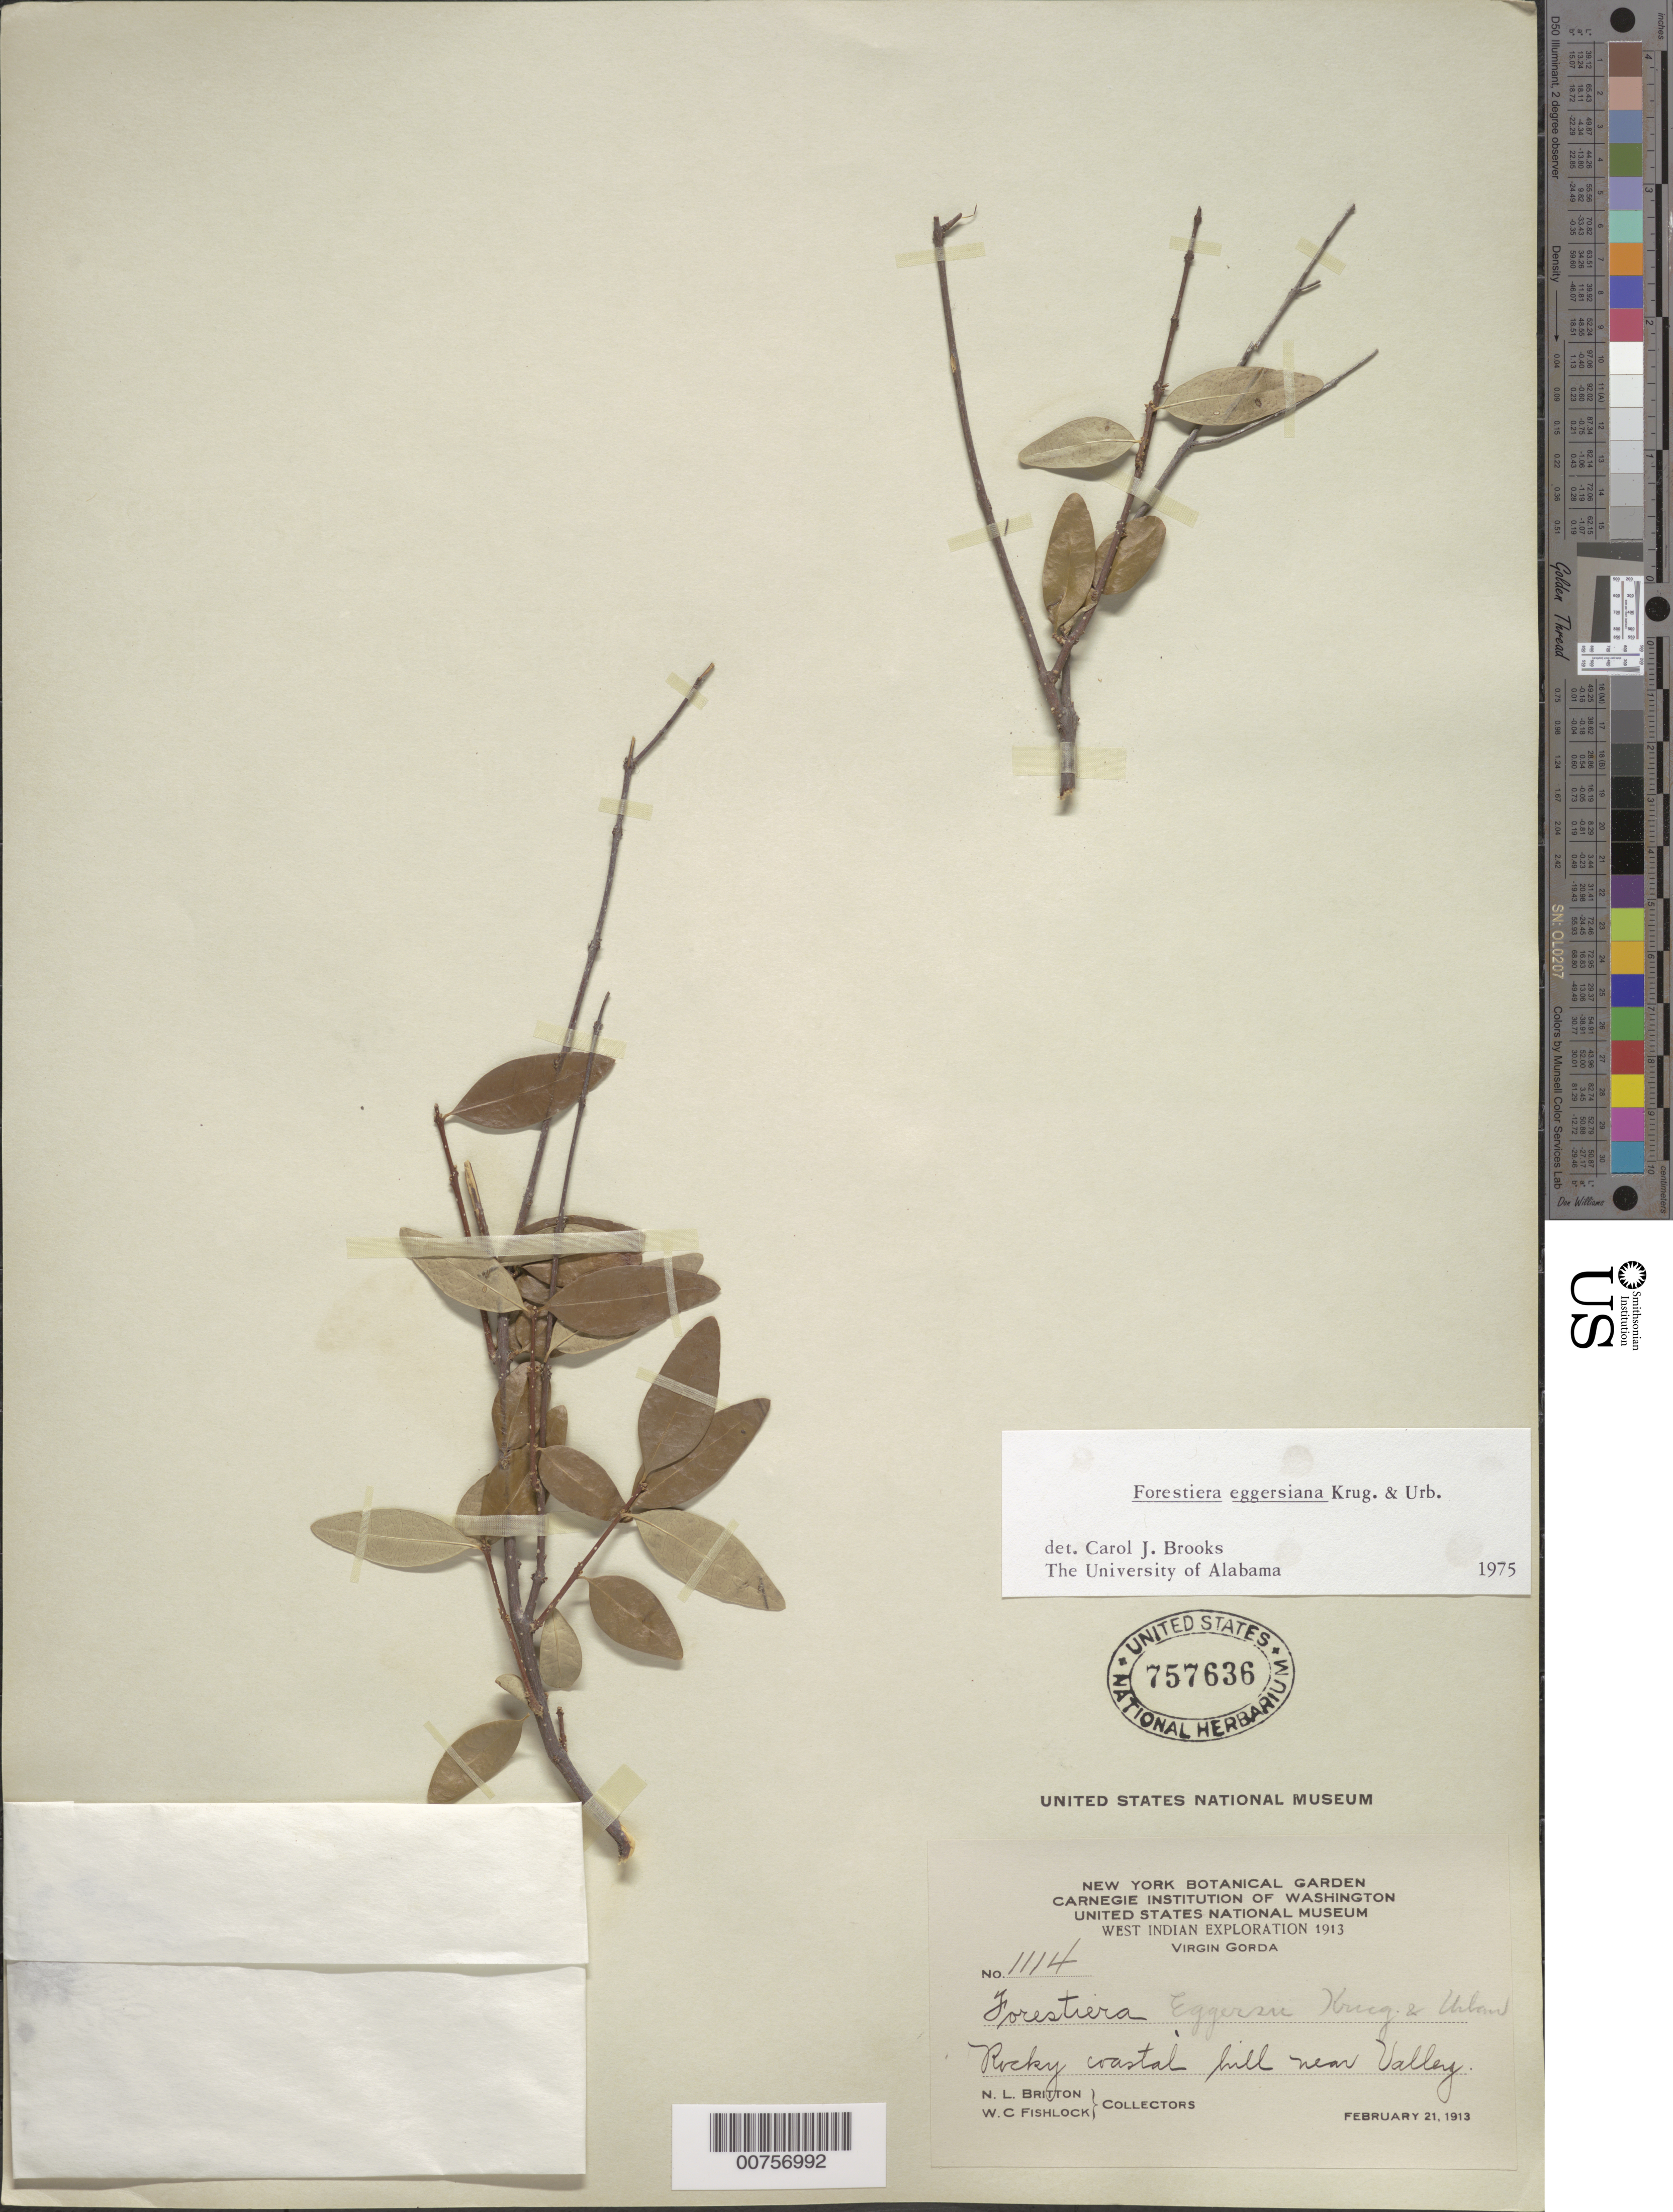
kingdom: Plantae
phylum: Tracheophyta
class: Magnoliopsida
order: Lamiales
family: Oleaceae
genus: Forestiera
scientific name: Forestiera eggersiana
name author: Krug & Urb.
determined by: Brooks, Cecil J.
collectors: N. Britton & W. Fishlock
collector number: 1114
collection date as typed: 21 Feb 1913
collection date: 1913-02-21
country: British Virgin Islands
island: Virgin Gorda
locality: Rocy coastal hill near Valley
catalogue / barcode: US 757636